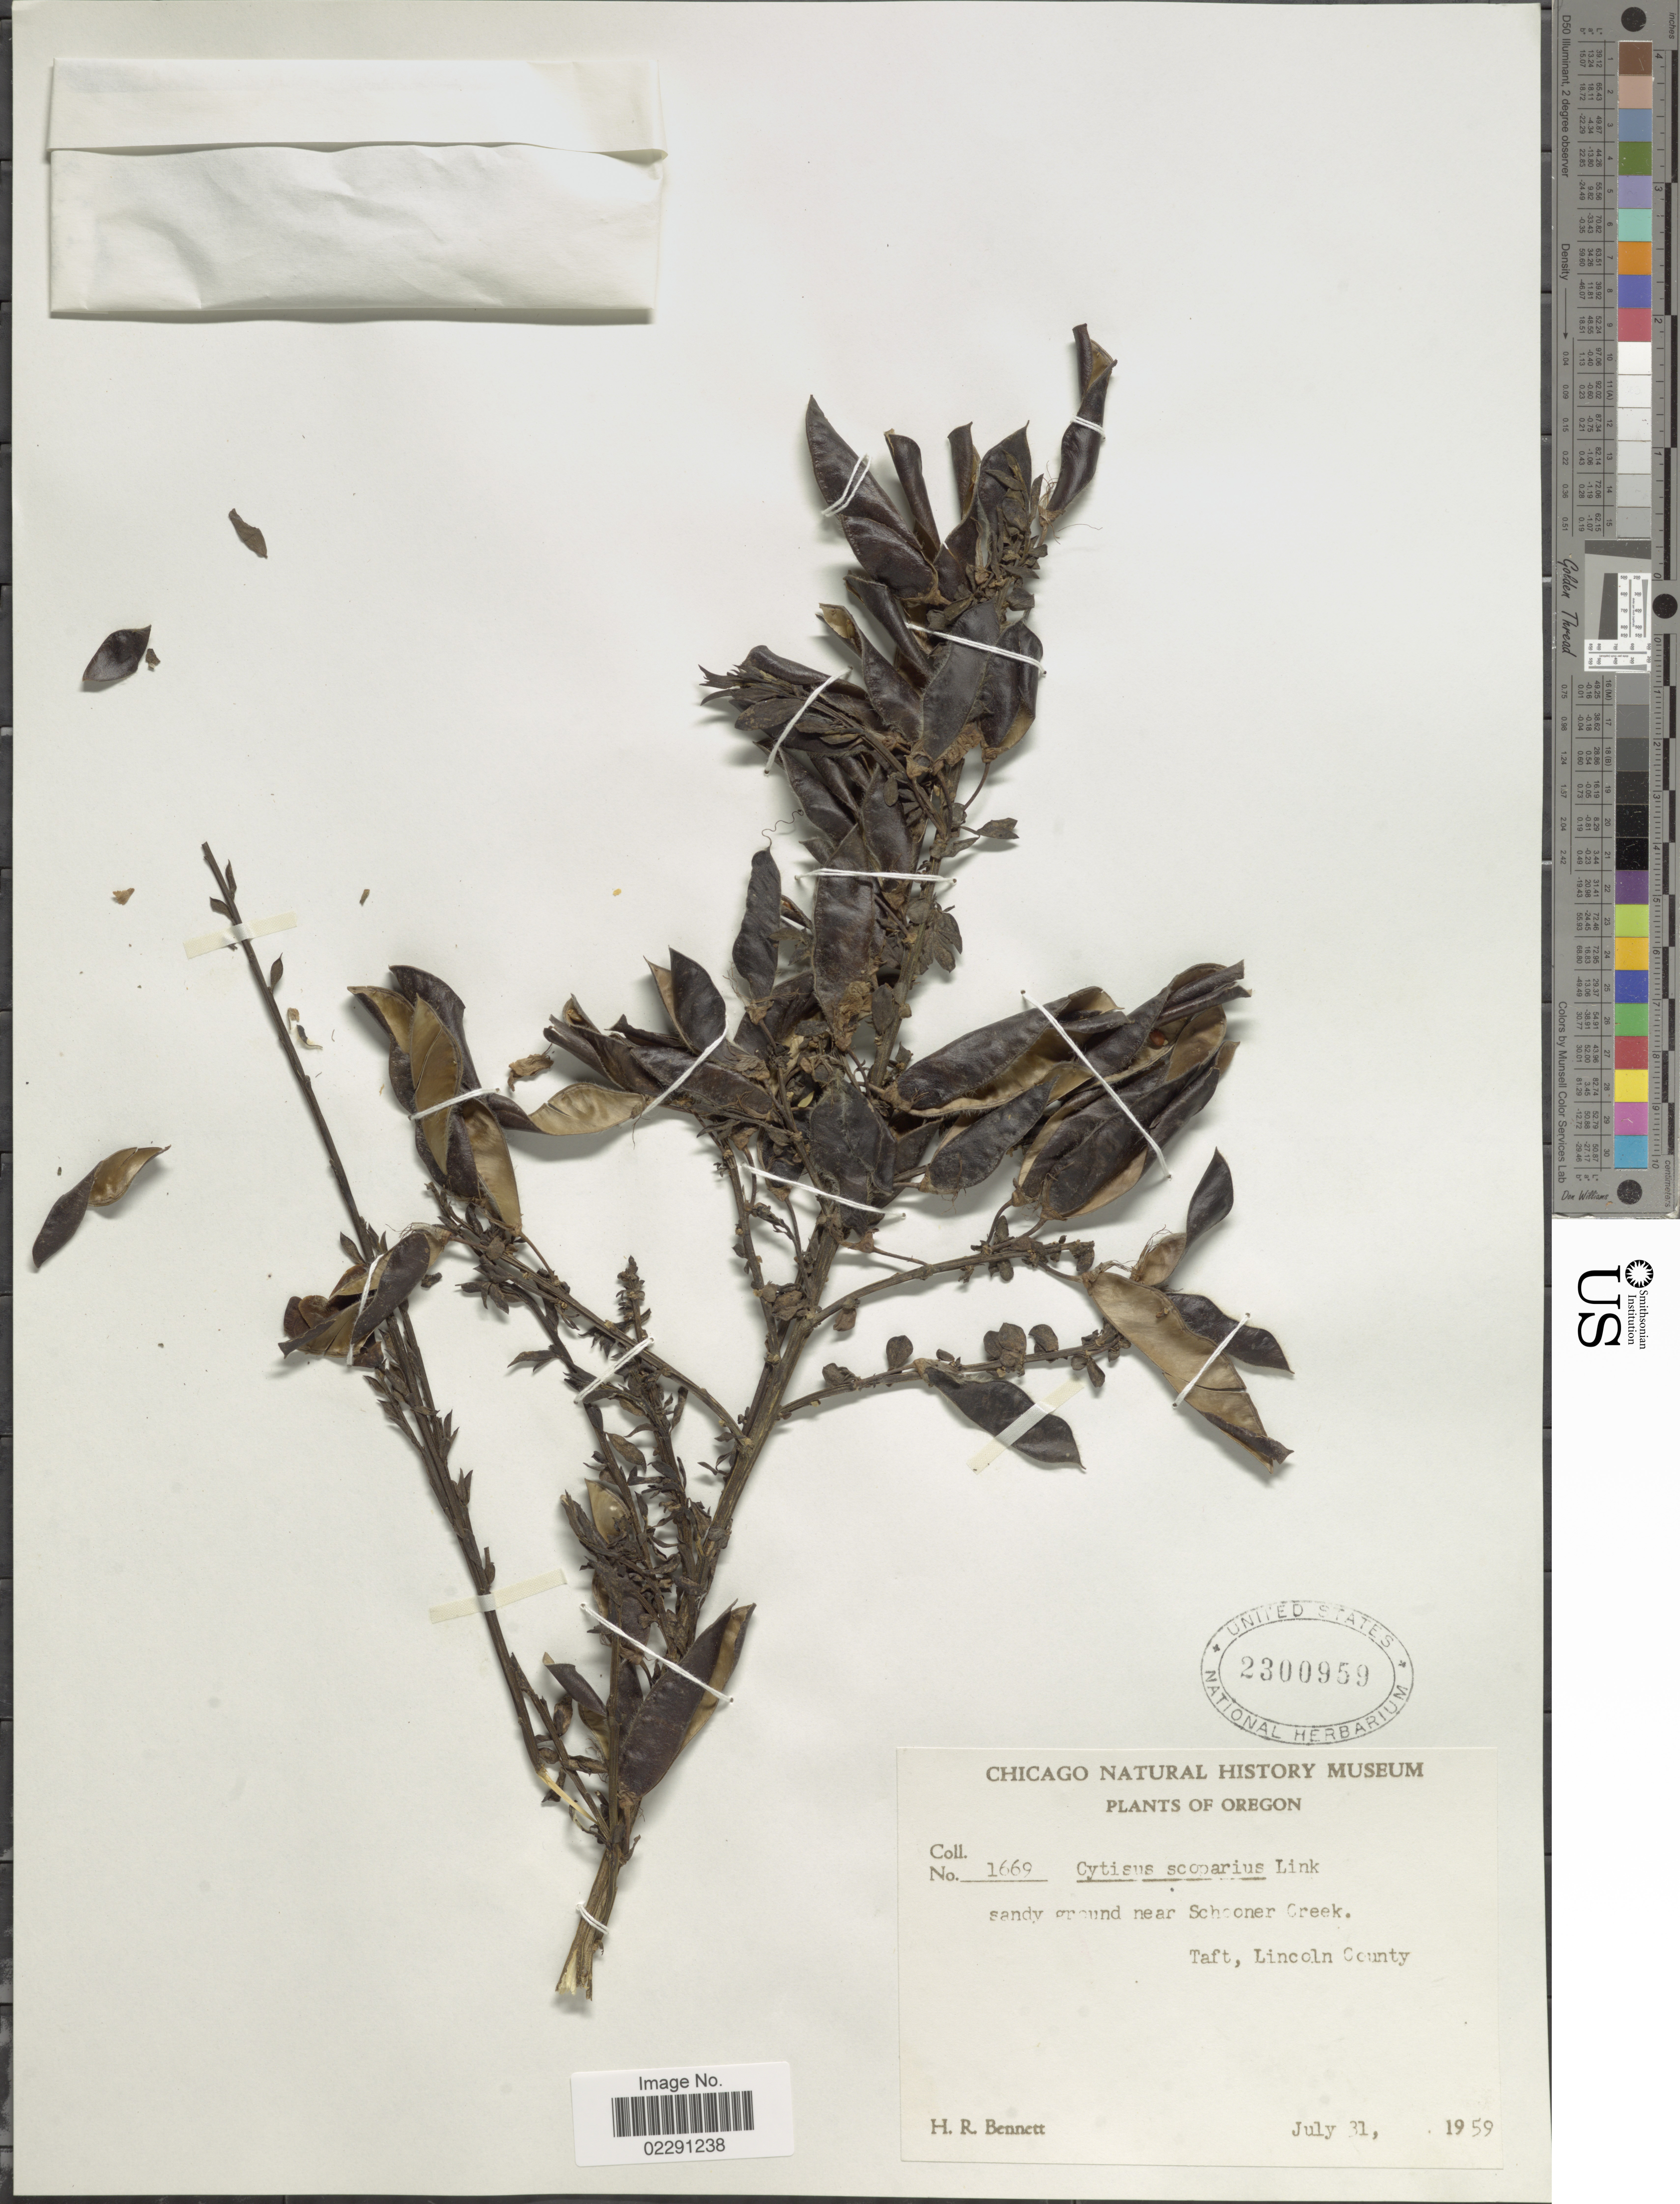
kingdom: Plantae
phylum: Tracheophyta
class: Magnoliopsida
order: Fabales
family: Fabaceae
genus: Cytisus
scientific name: Cytisus scoparius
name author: (L.) Link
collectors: H. R. Bennett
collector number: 1669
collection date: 1959-07-31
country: United States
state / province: Oregon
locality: Sandy ground near Schooner Creek, Taft, Lincoln County.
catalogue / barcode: US 2300959